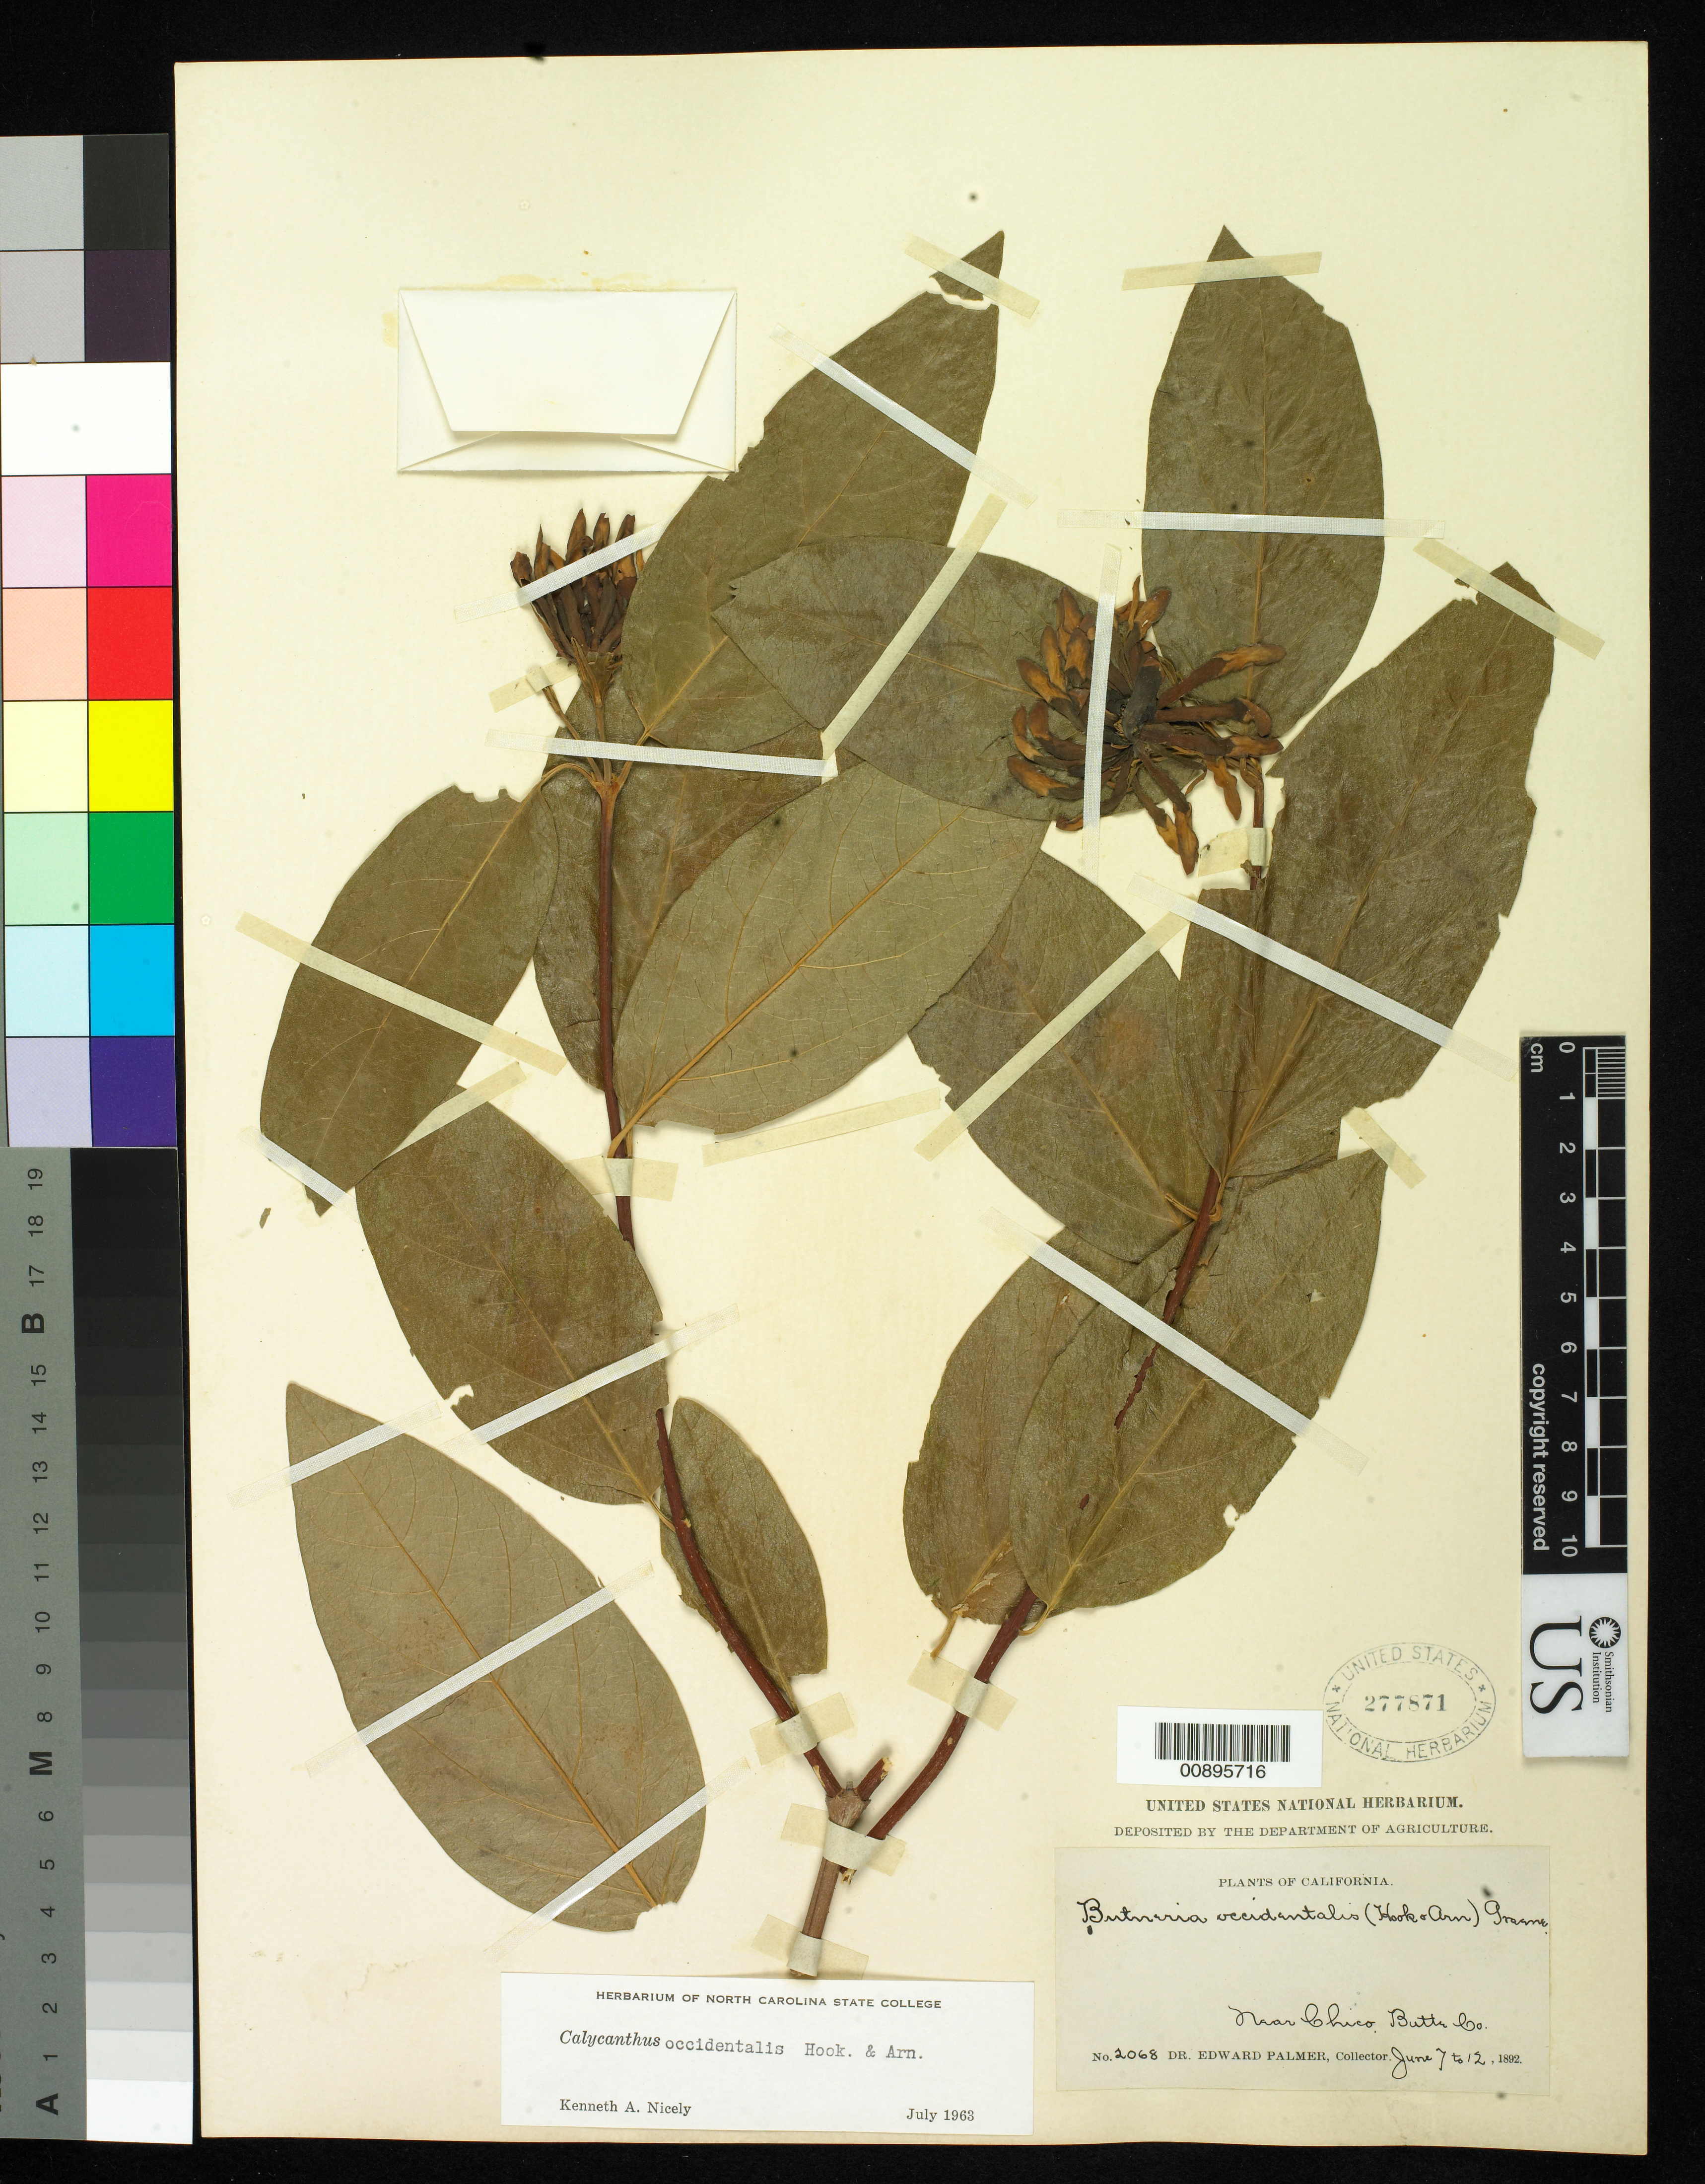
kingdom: Plantae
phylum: Tracheophyta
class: Magnoliopsida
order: Laurales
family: Calycanthaceae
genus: Calycanthus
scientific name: Calycanthus occidentalis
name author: Hook. & Arn.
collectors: E. Palmer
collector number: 2068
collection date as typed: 07 Jun 1892 to 12 Jun 1892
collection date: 1892-06-07/1892-06-12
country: United States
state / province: California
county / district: Butte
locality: Near Chico, Butte County, California.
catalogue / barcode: US 277871